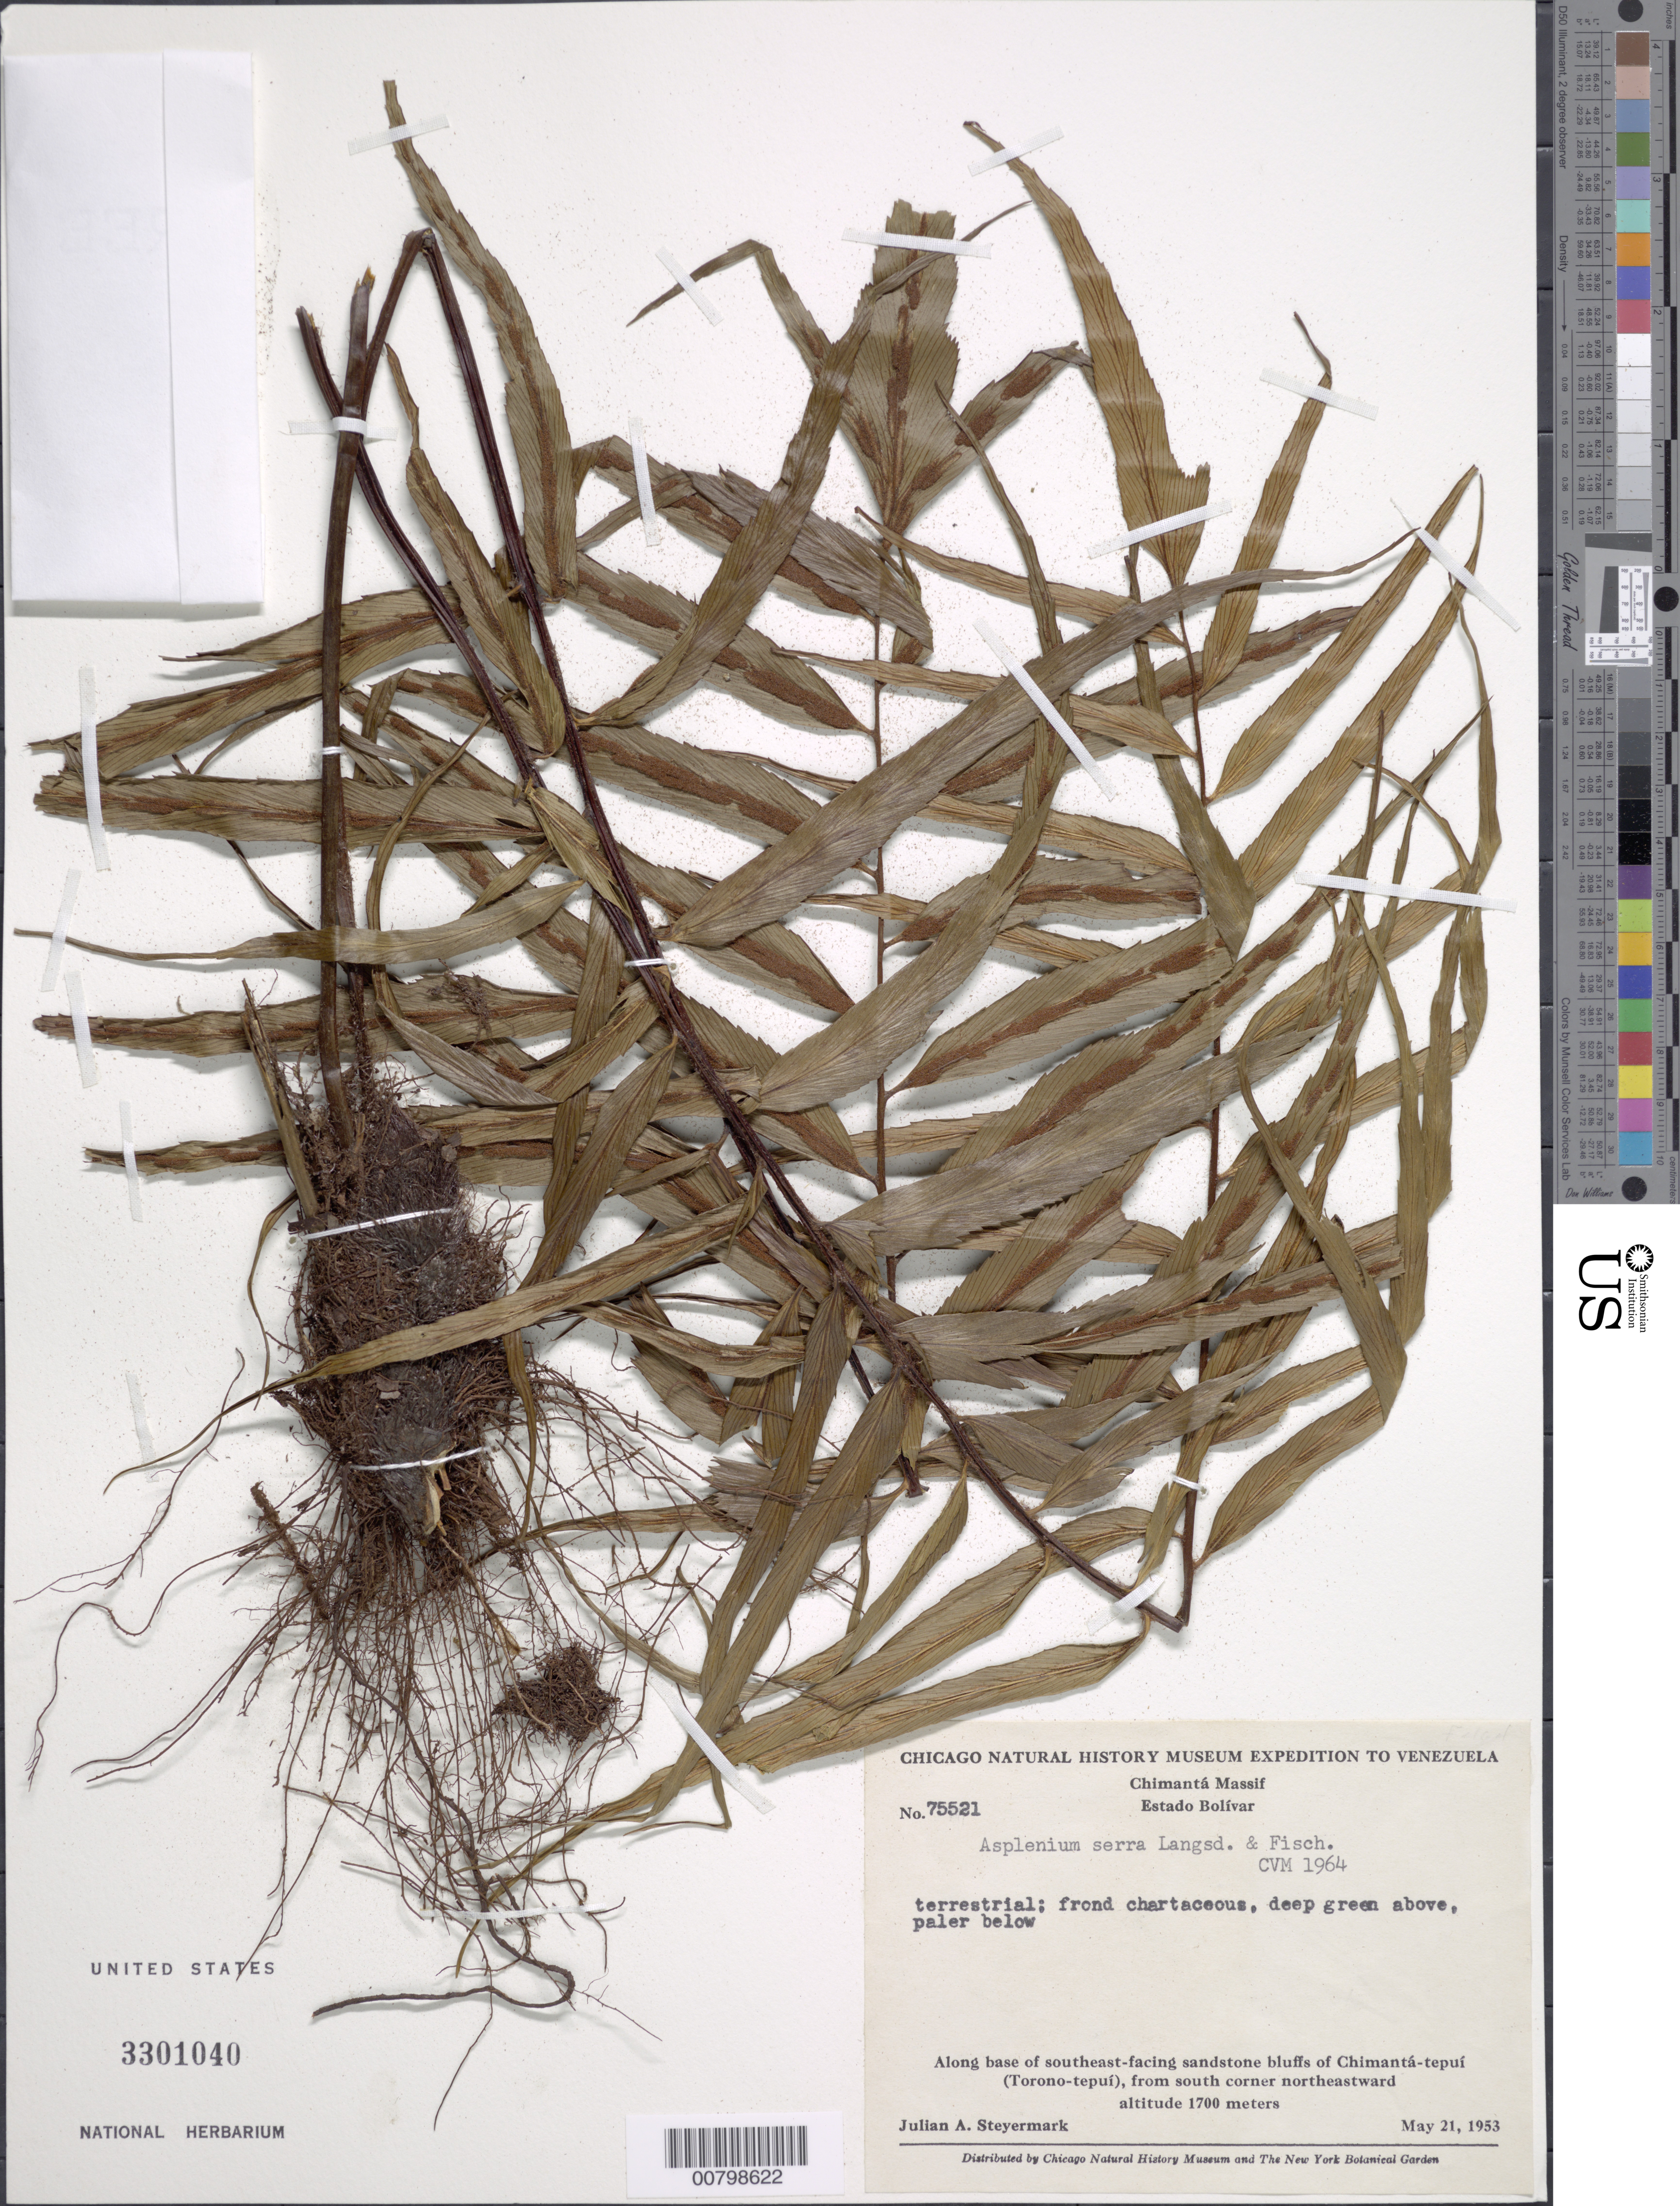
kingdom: Plantae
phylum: Tracheophyta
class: Polypodiopsida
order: Polypodiales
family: Aspleniaceae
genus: Asplenium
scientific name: Asplenium serra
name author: Langsd. & Fisch.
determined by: Morton, C. V.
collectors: J. Steyermark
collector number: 75521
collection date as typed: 21-May-53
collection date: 1953-05-21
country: Venezuela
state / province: Bolívar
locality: Chimantá-tepuí (Torono-tepuí), Chimantá Massif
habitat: Base of SE facing sandstone bluffs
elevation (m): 1700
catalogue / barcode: US 3301040